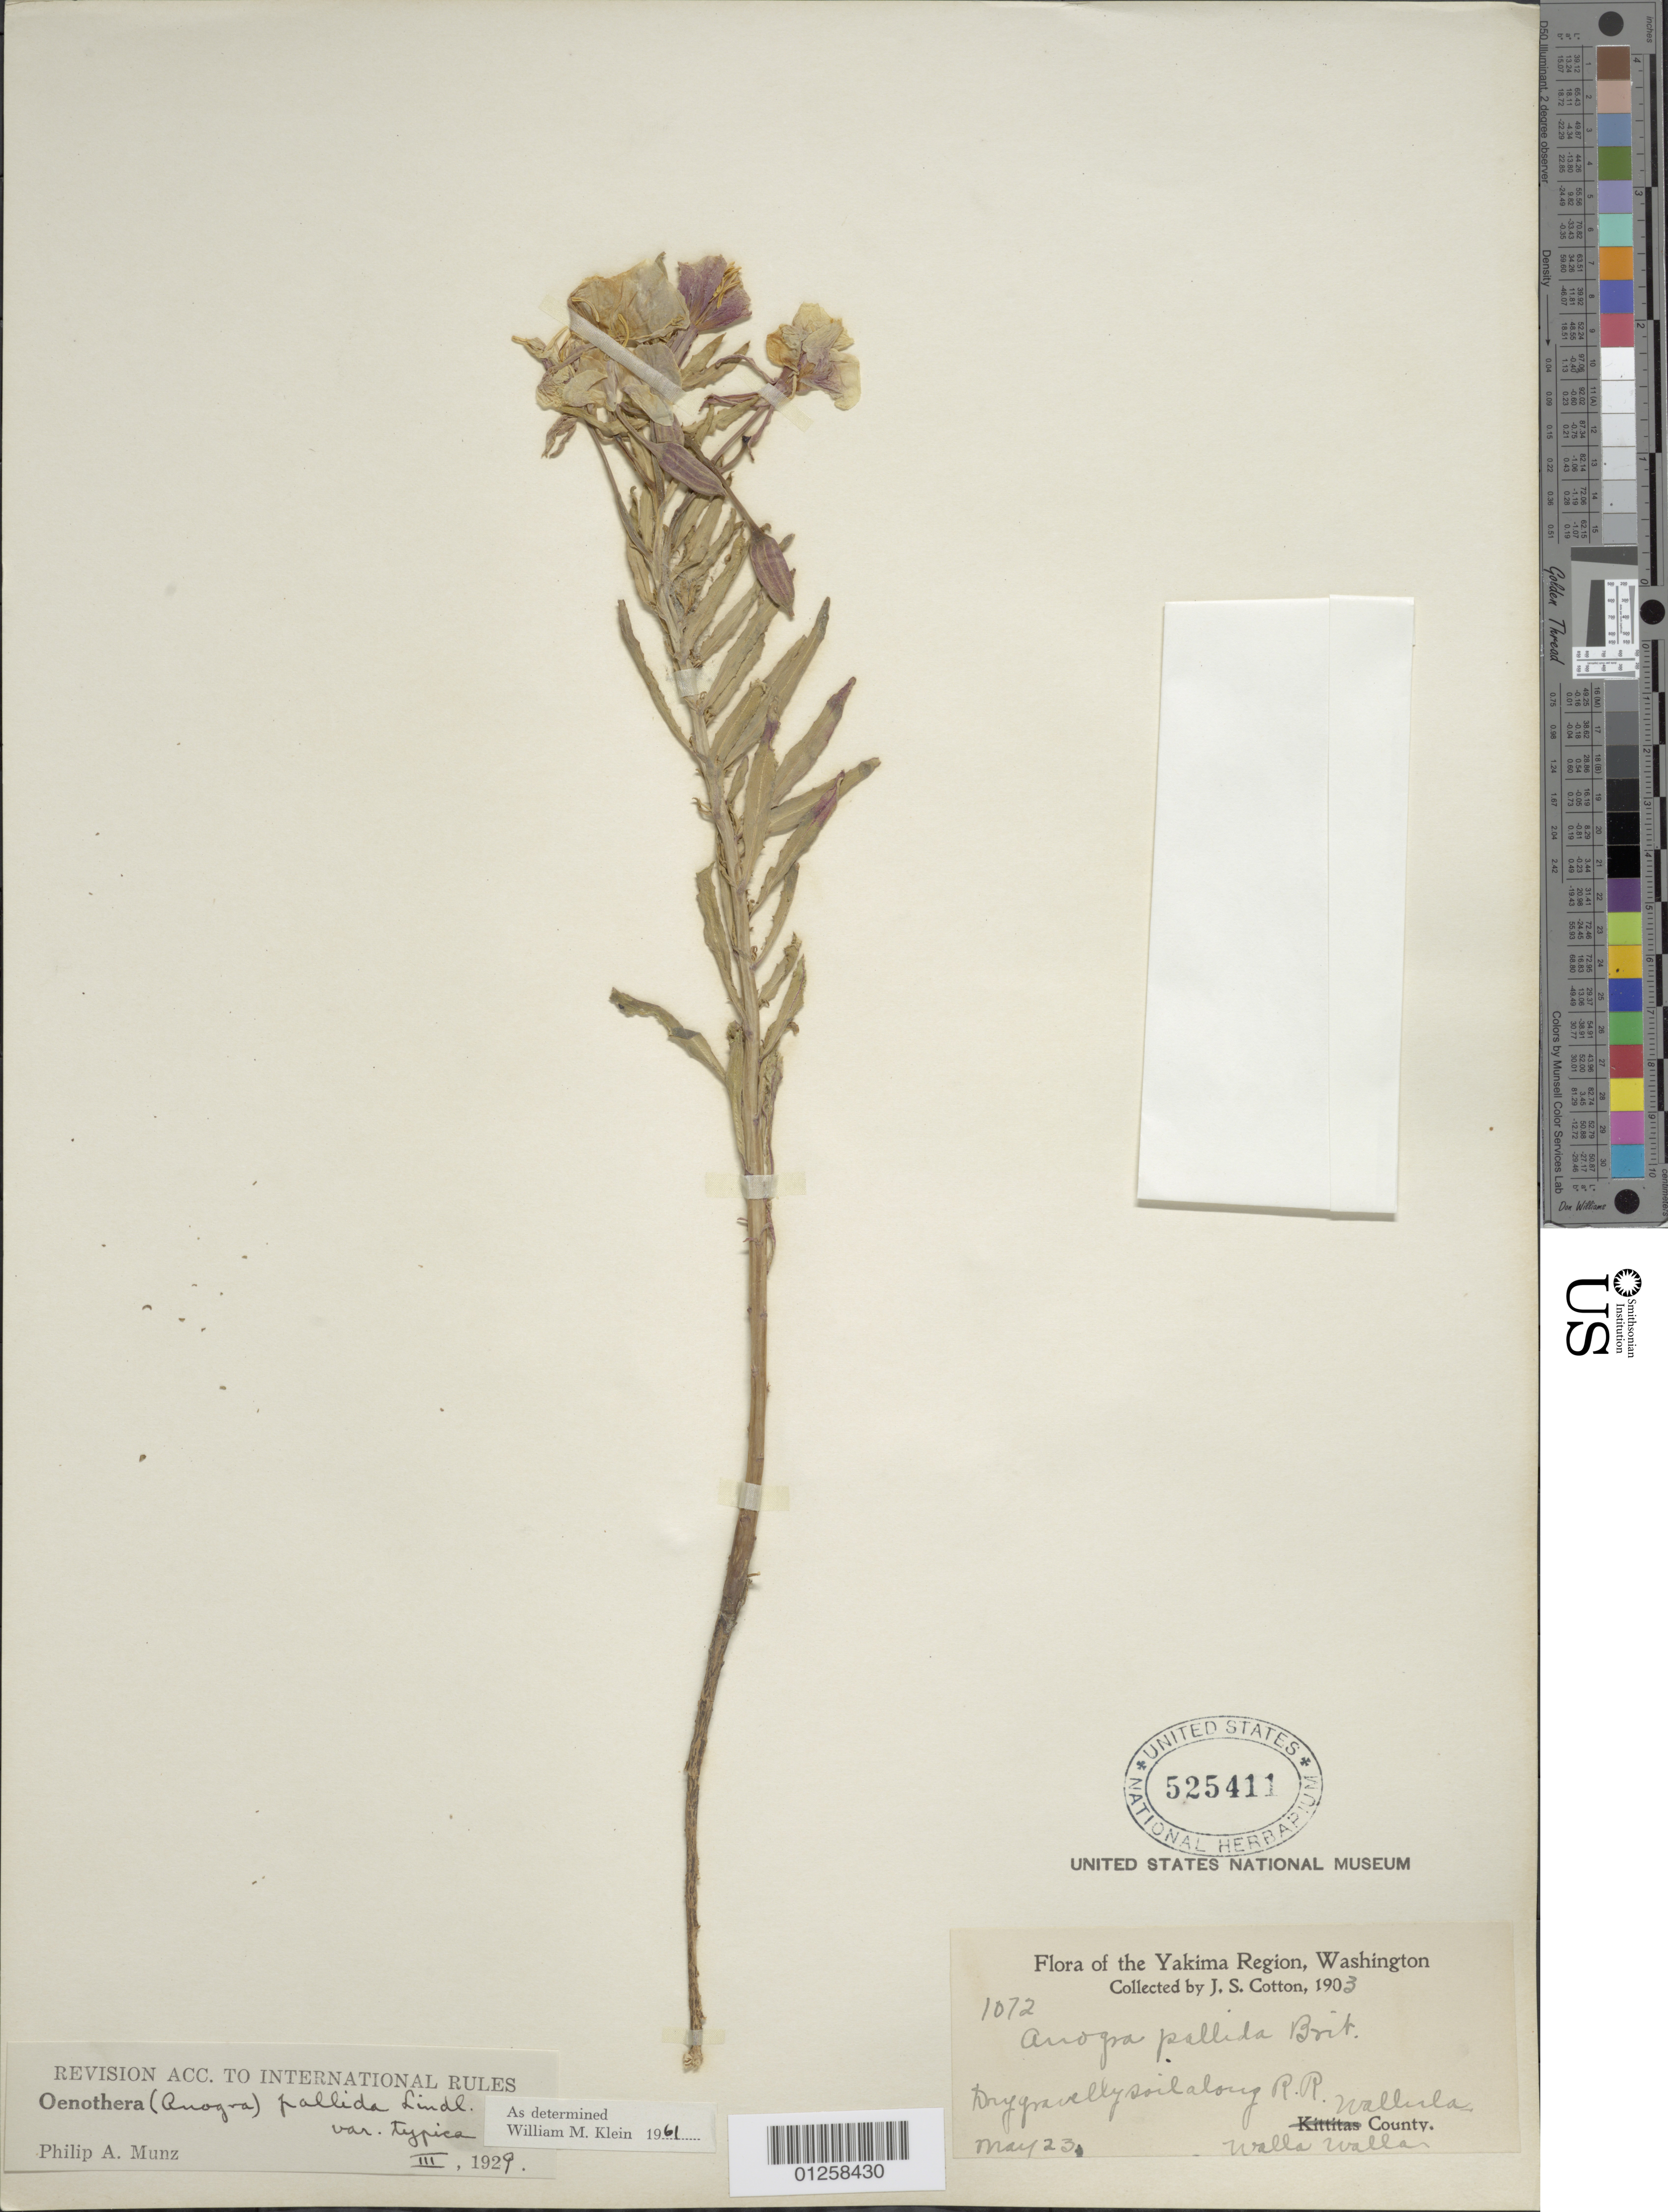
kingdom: Plantae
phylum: Tracheophyta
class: Magnoliopsida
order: Myrtales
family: Onagraceae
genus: Oenothera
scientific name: Oenothera pallida subsp. pallida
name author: Lindl.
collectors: J. S. Cotton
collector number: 1072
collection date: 1903-05-23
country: United States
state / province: Washington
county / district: Walla Walla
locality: Wallula.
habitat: Dry gravelly soil.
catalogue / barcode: US 525411